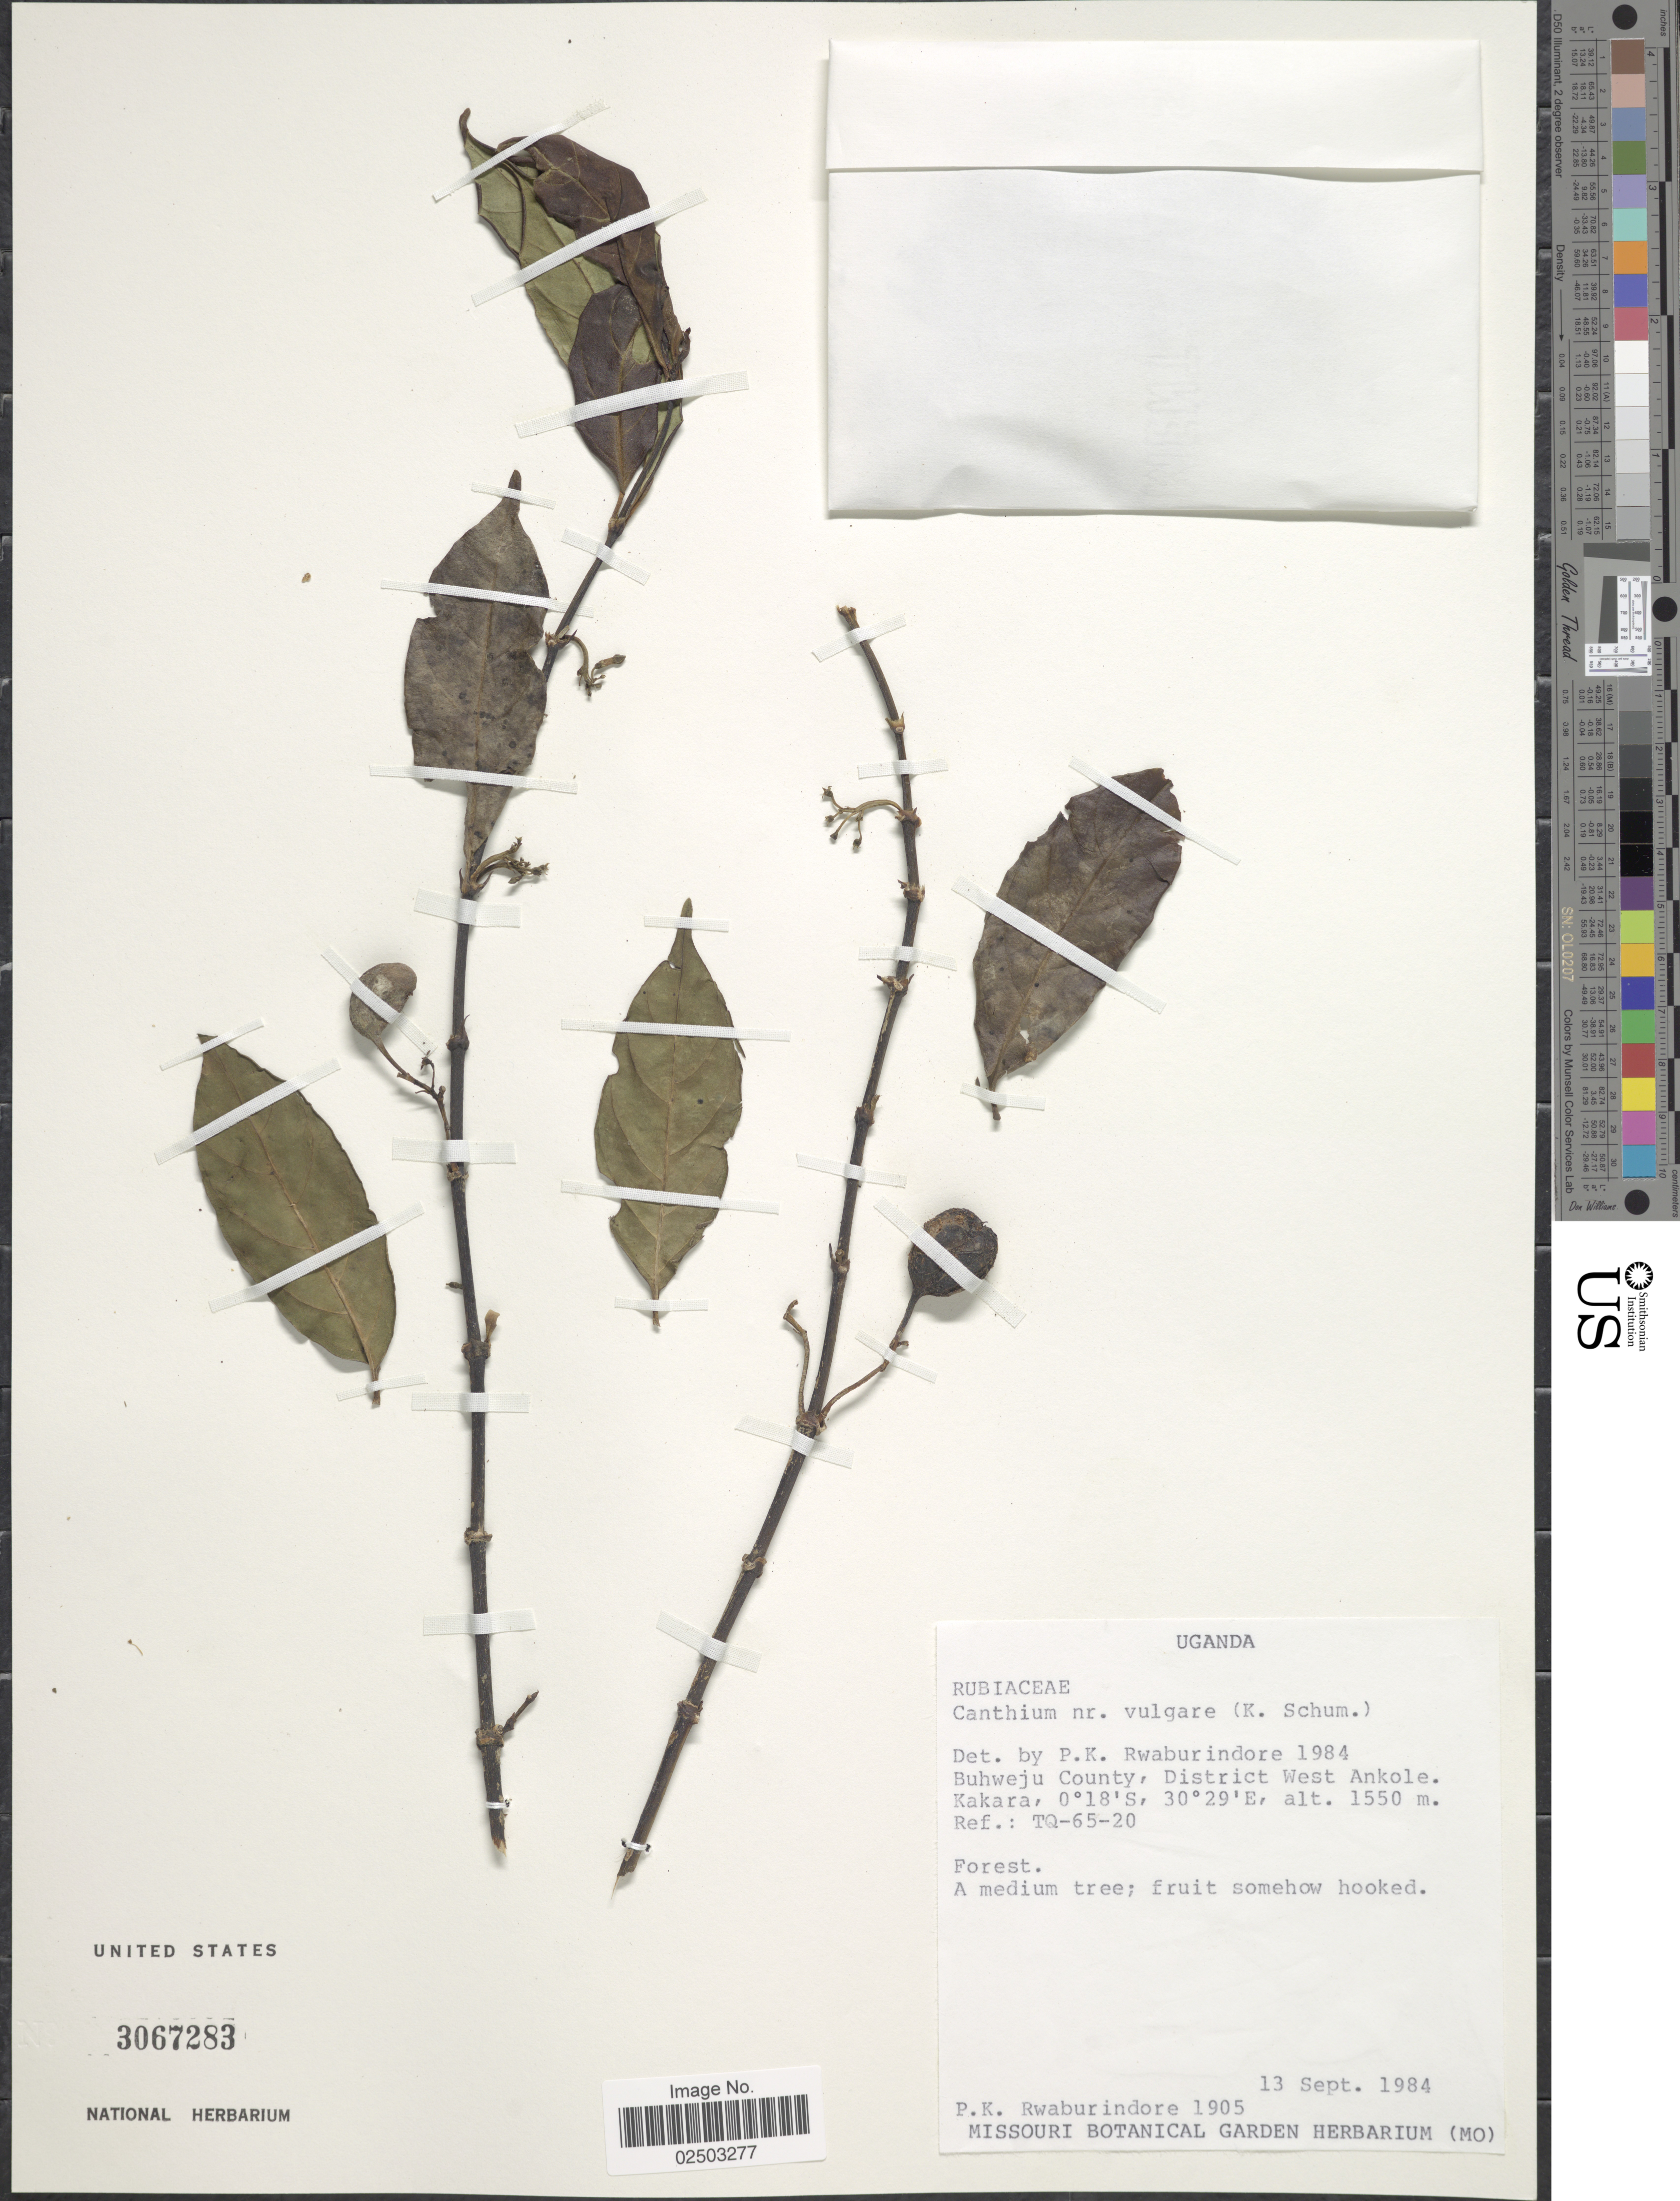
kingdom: Plantae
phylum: Tracheophyta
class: Magnoliopsida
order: Gentianales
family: Rubiaceae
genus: Canthium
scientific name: Canthium vulgare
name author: (K. Schum.) Bullock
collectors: P. Rwaburindore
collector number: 1905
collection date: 1984-09-13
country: Uganda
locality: Buhweju County, District West Ankole, Kakara, Ref.: TQ-65-20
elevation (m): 1550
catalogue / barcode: US 3067283